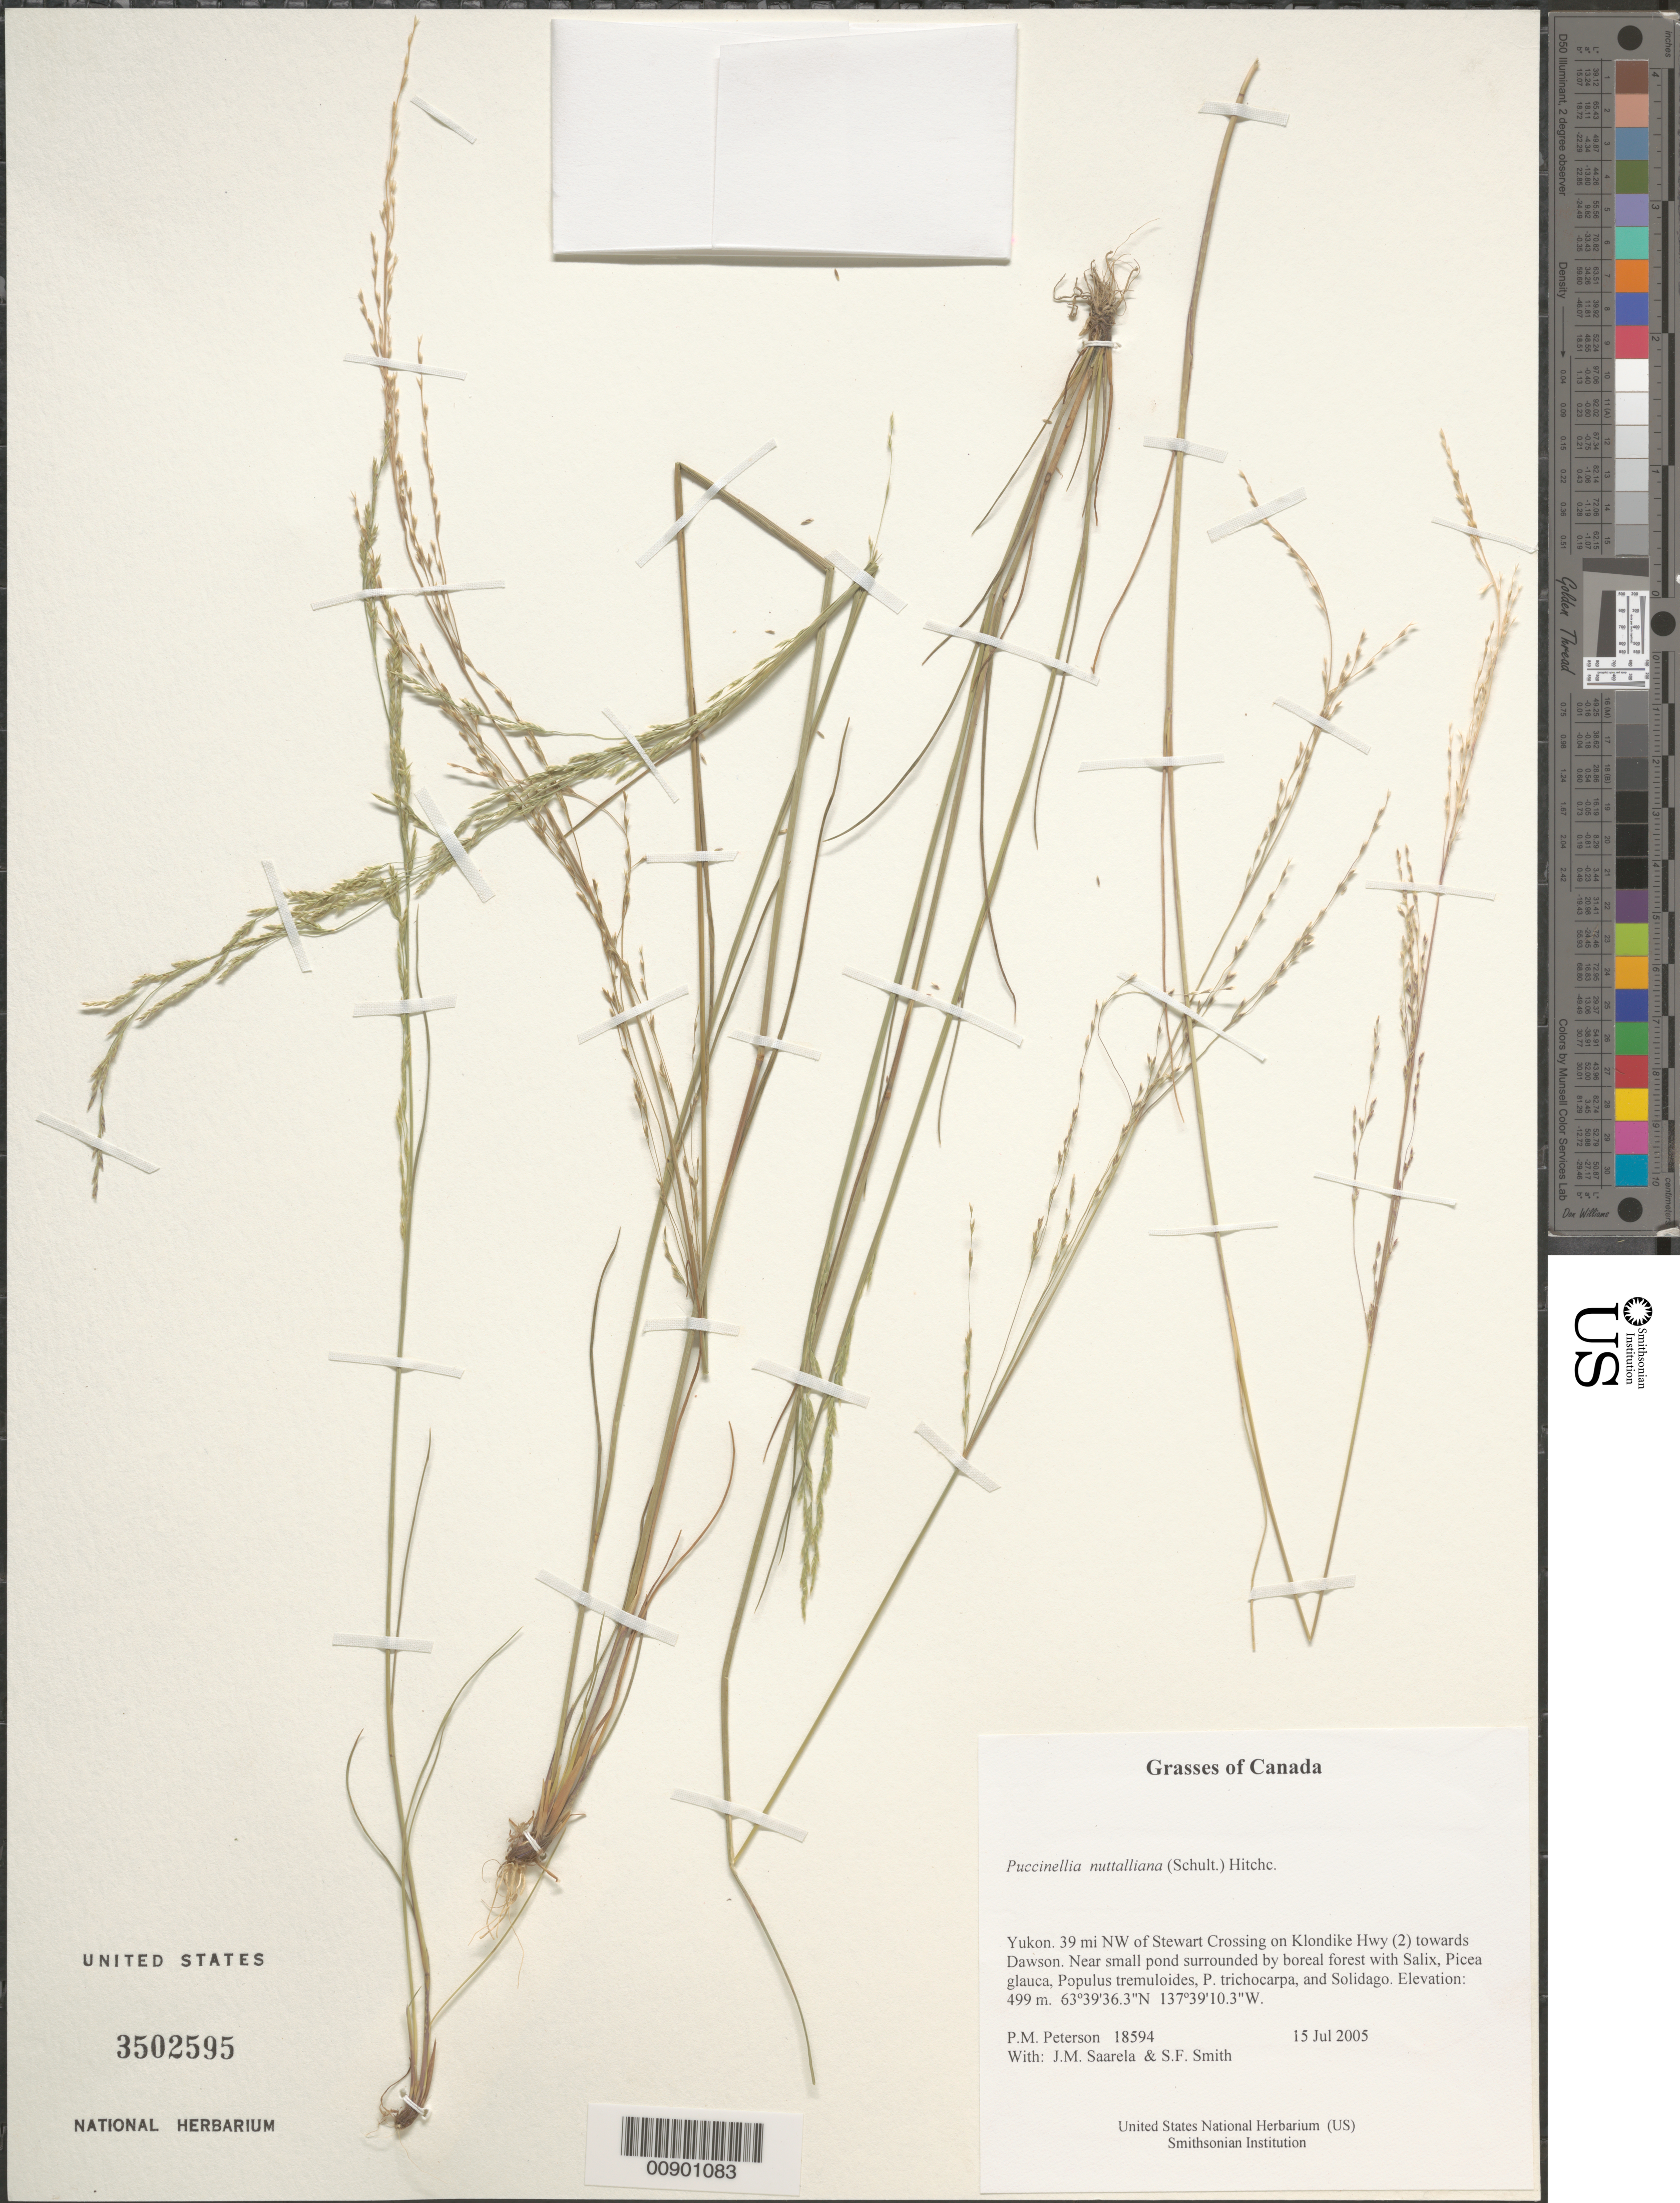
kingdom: Plantae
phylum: Tracheophyta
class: Liliopsida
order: Poales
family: Poaceae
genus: Puccinellia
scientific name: Puccinellia nuttalliana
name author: (Schult.) Hitchc.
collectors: P. M. Peterson, J. Saarela & S.F. Smith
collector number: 18594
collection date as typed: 15 Jul 2004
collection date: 2004-07-15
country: Canada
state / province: Yukon Territory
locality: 39 mi NW of Stewart Crossing on Klondike Hwy (2) towards Dawson. Near small pond surrounded by boreal forest with Salix, Picea glauca, Populus tremuloides, P. trichocarpa, and Solidago.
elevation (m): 499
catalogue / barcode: US 3502595